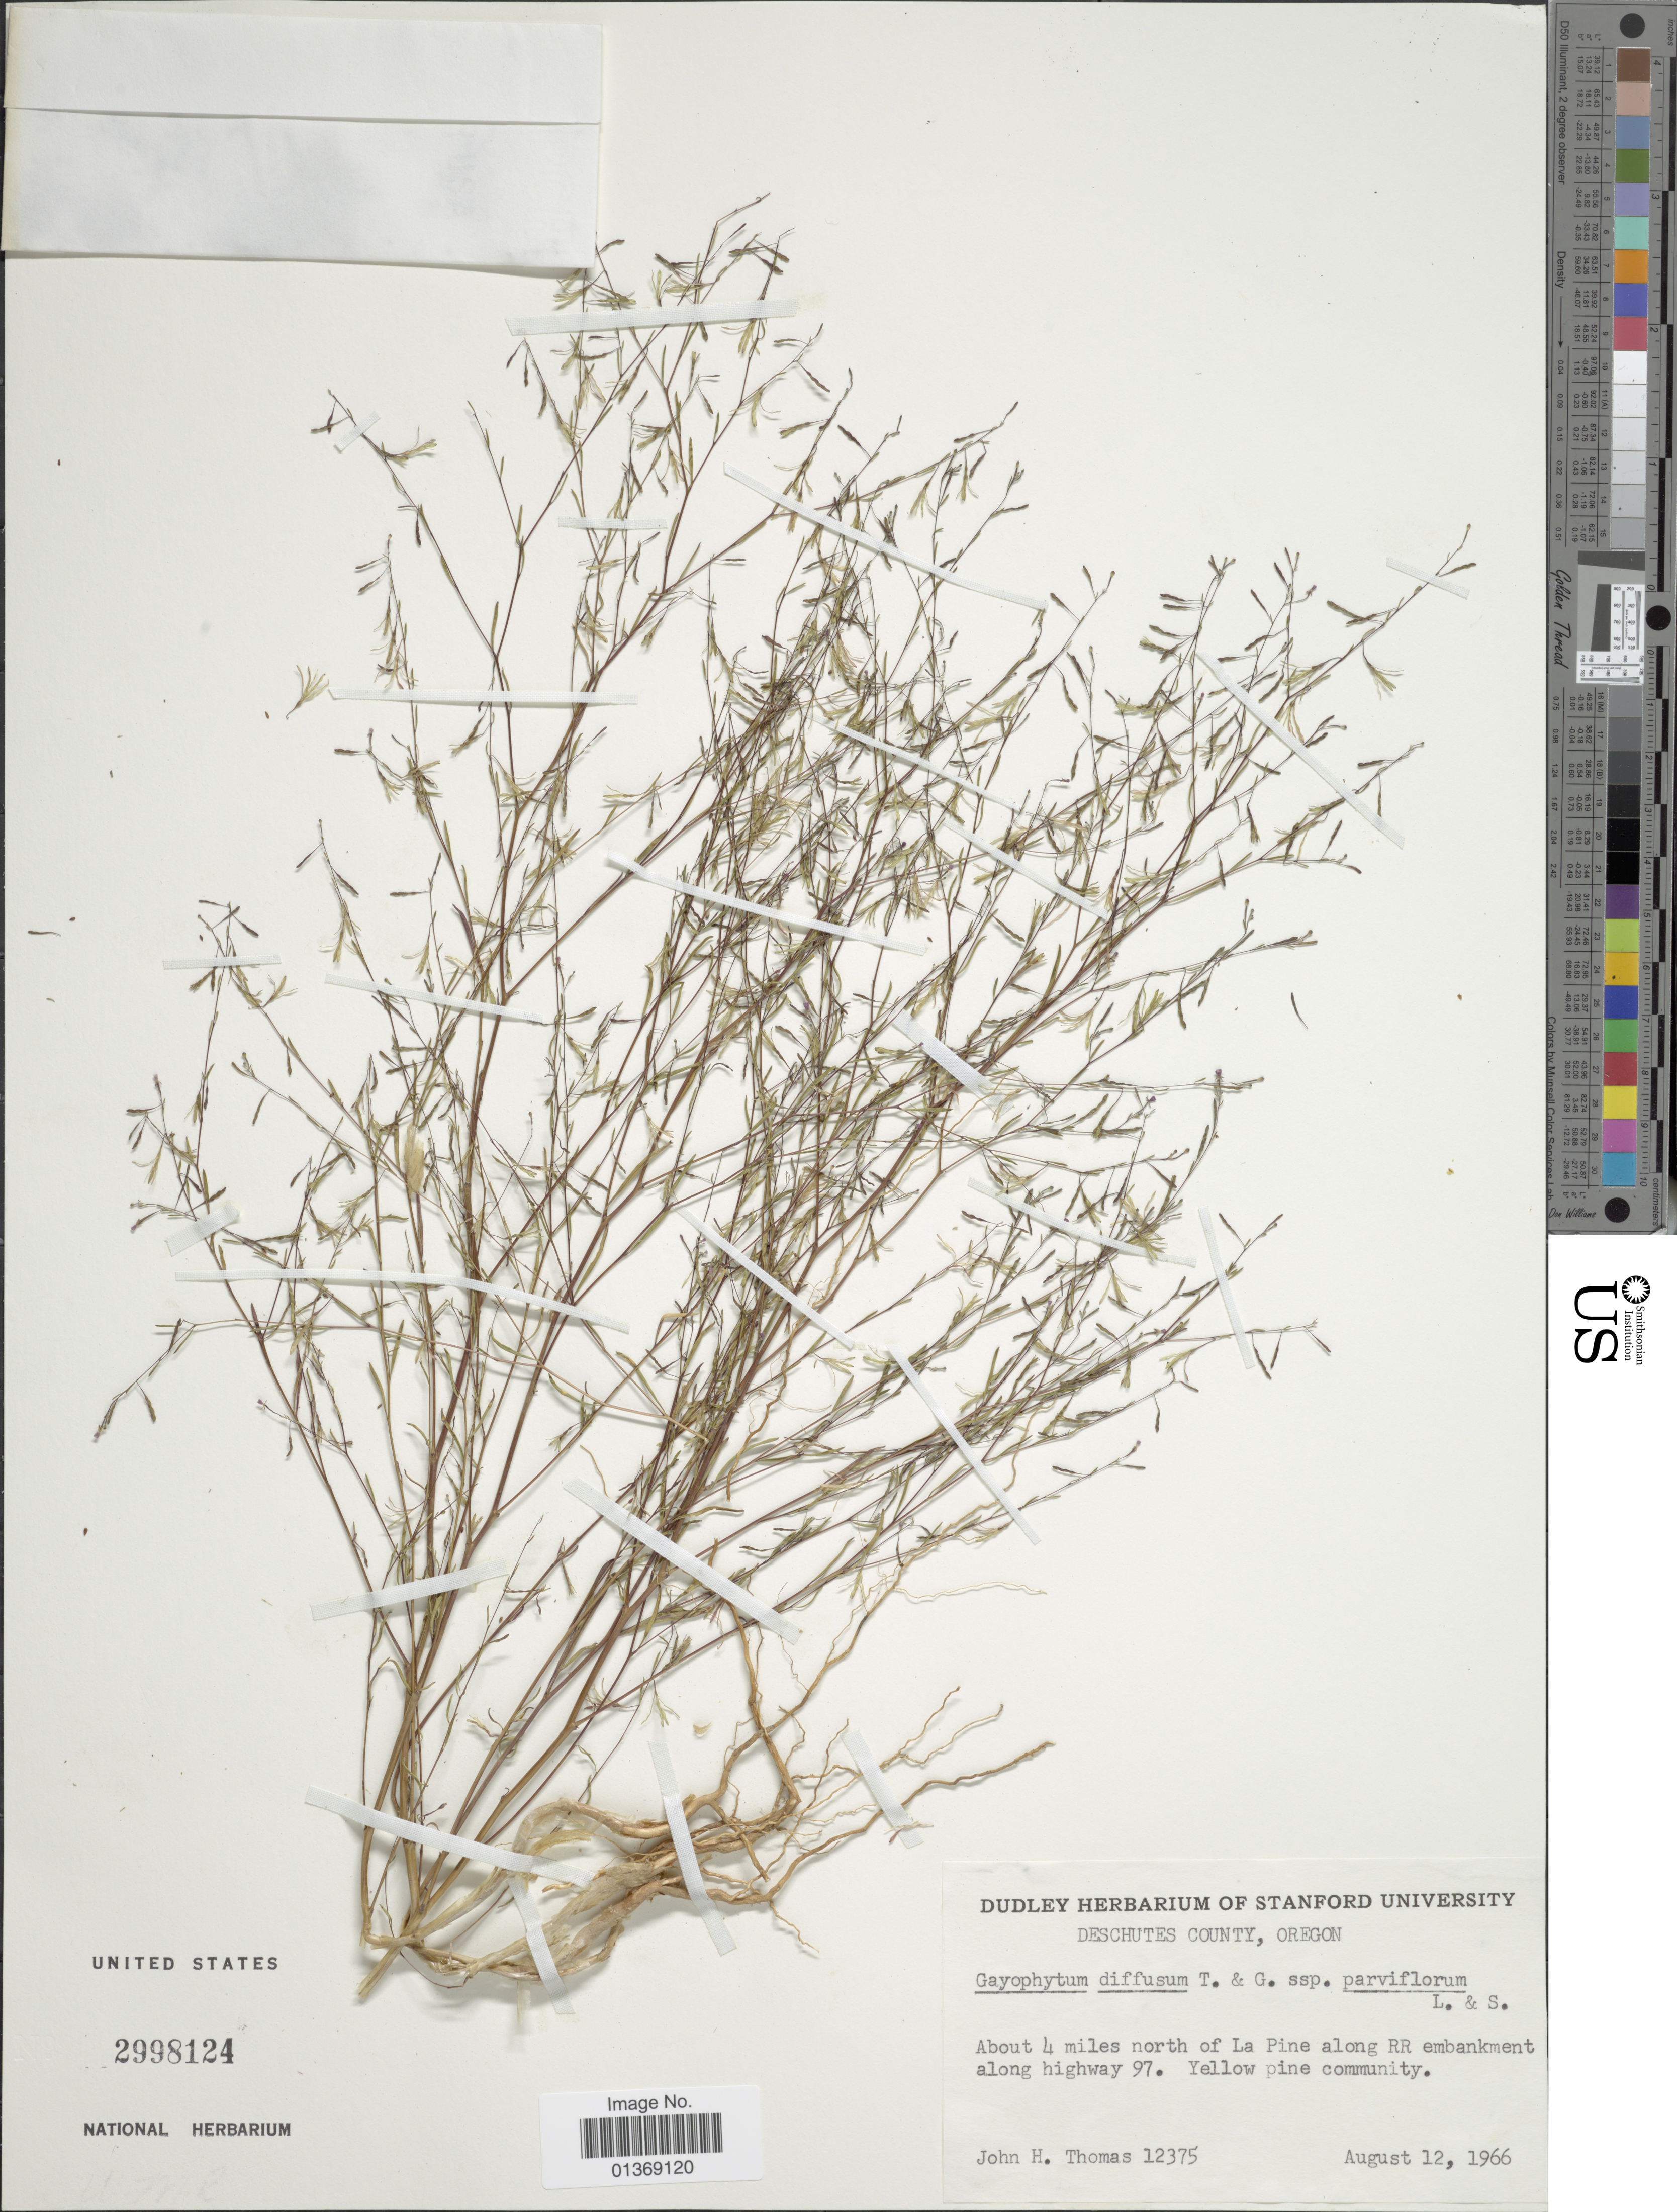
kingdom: Plantae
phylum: Tracheophyta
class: Magnoliopsida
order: Myrtales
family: Onagraceae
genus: Gayophytum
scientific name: Gayophytum diffusum subsp. parviflorum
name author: F. H. Lewis & Szweyk.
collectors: J. H. Thomas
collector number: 12375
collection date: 1966-08-12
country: United States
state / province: Oregon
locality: Deschutes County, About 4 miles north of La Pine along RR embankment along highway 97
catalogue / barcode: US 2998124